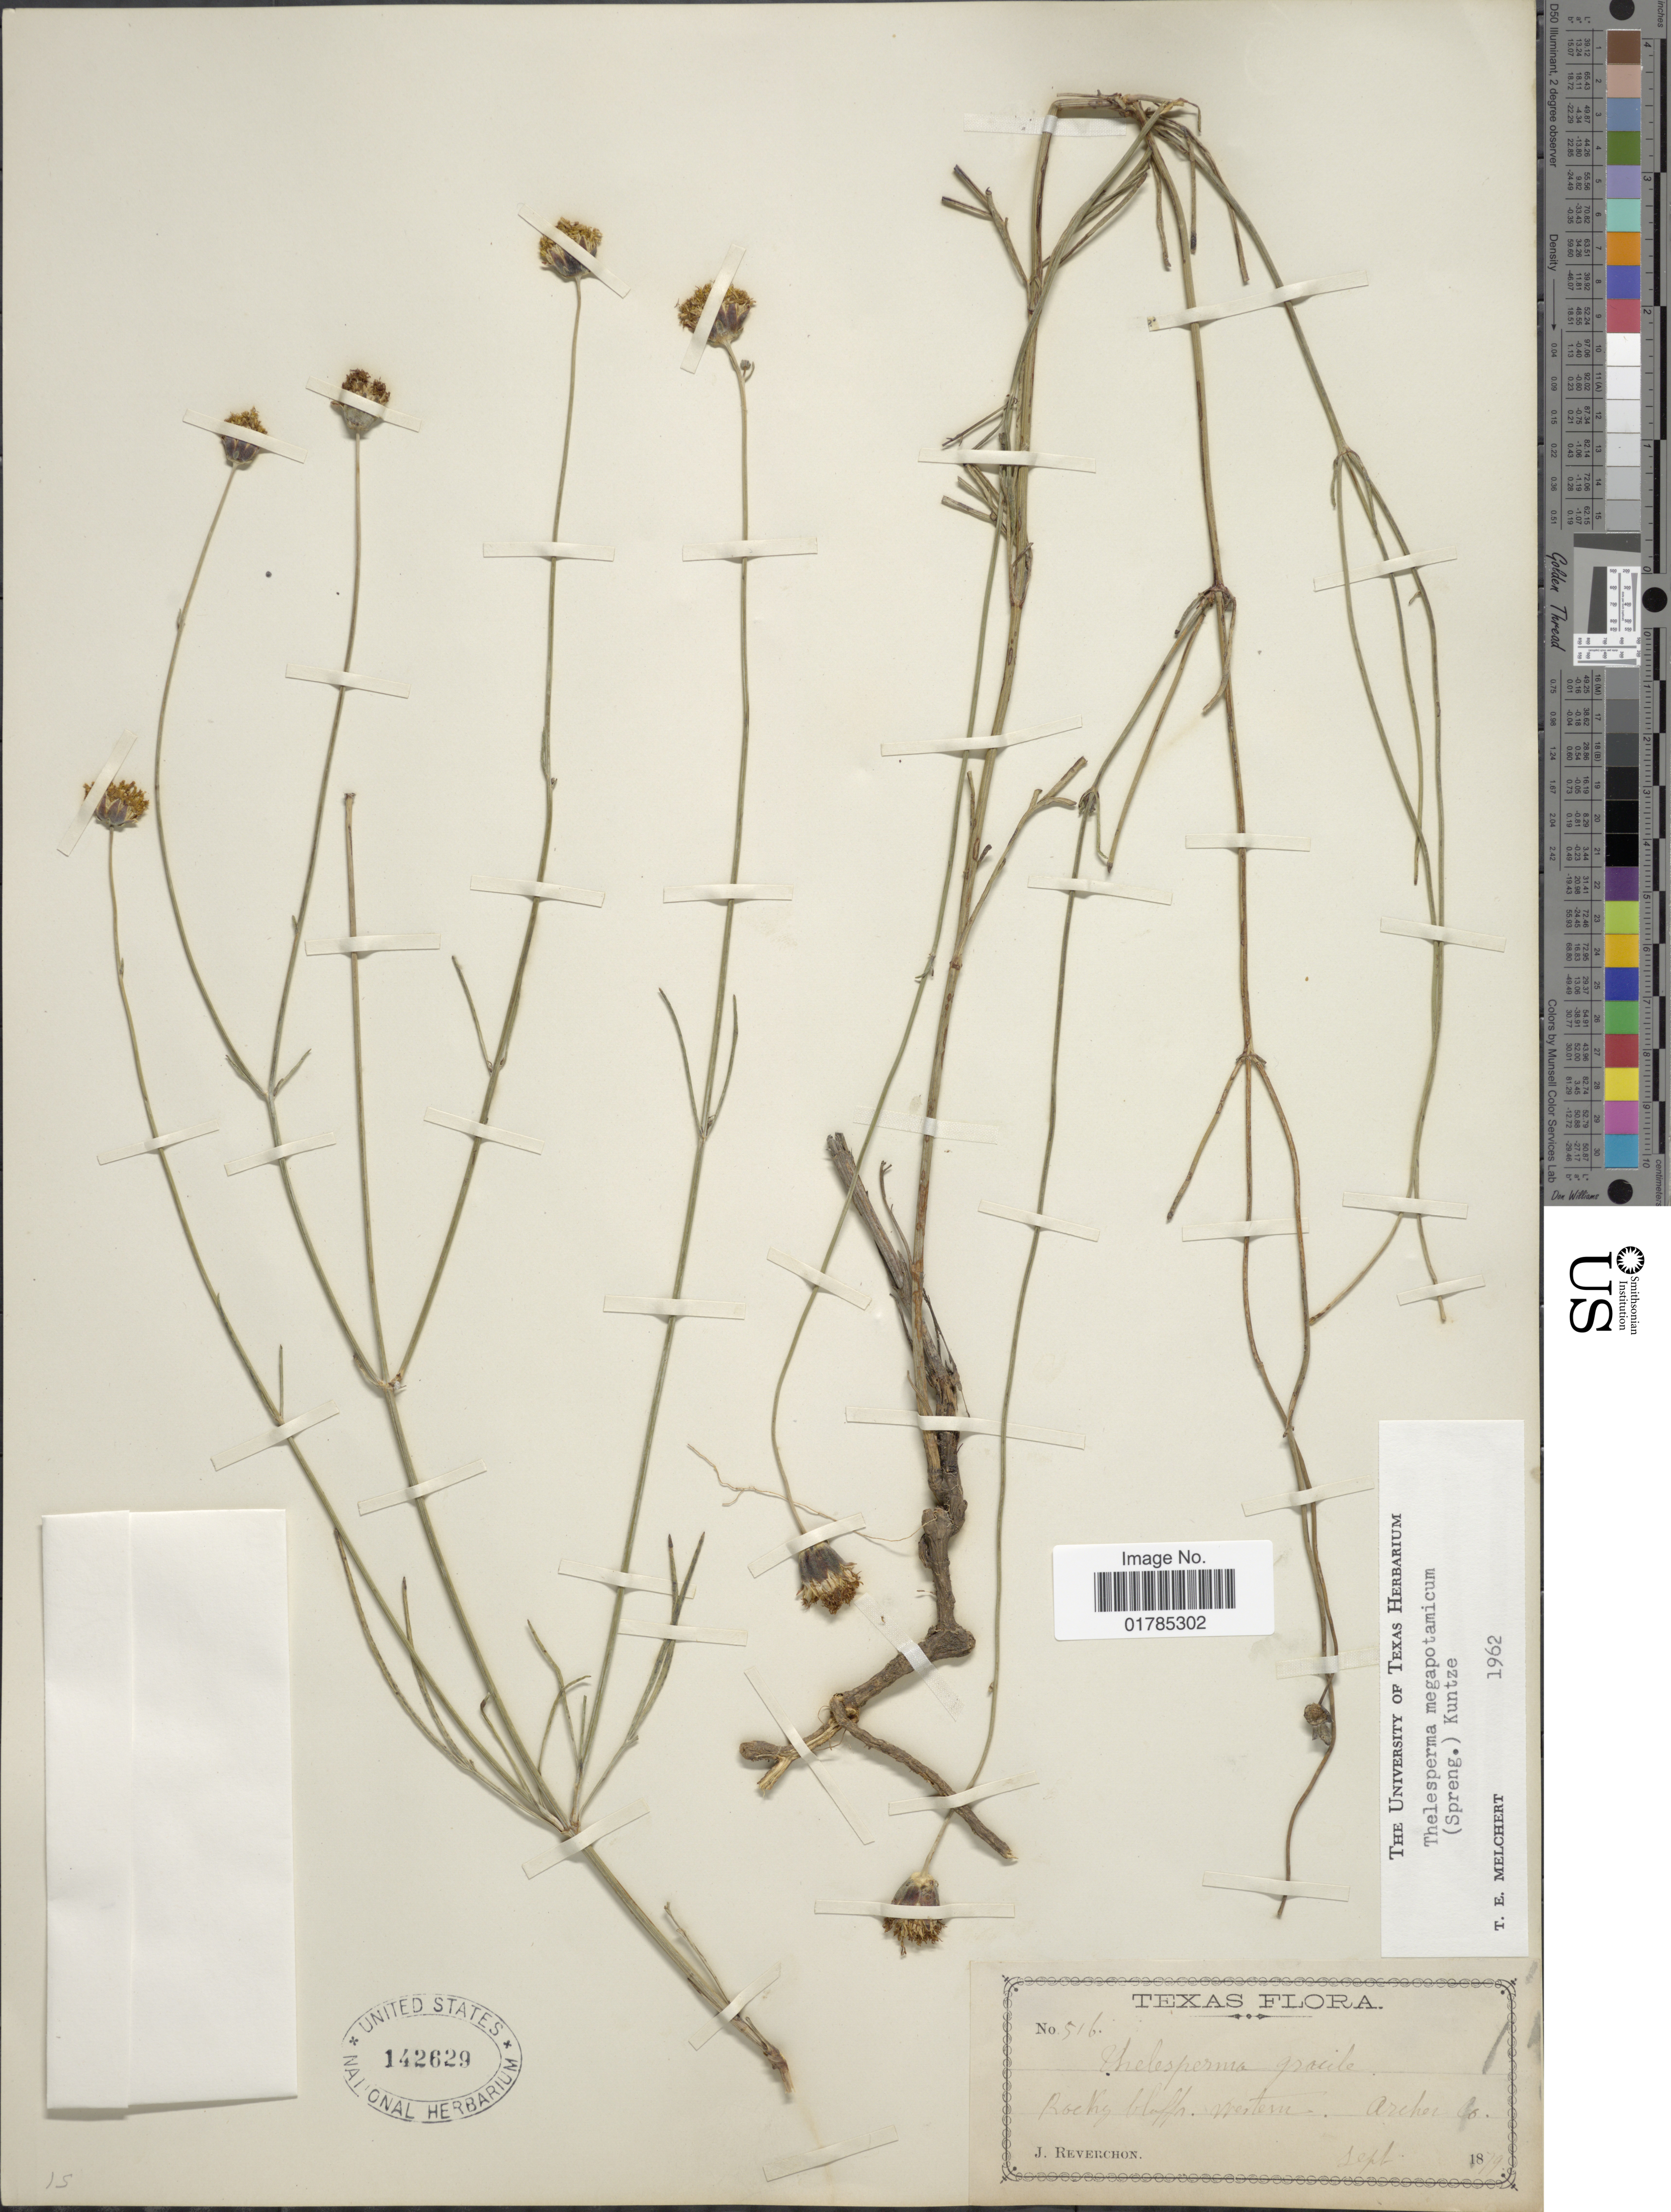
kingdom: Plantae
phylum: Tracheophyta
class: Magnoliopsida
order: Asterales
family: Asteraceae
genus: Thelesperma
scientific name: Thelesperma megapotamicum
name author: (Spreng.) Herter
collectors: J. Reverchon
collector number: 516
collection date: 1879-09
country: United States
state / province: Texas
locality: Rocky bluffs, Western. Archer Co.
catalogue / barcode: US 142629